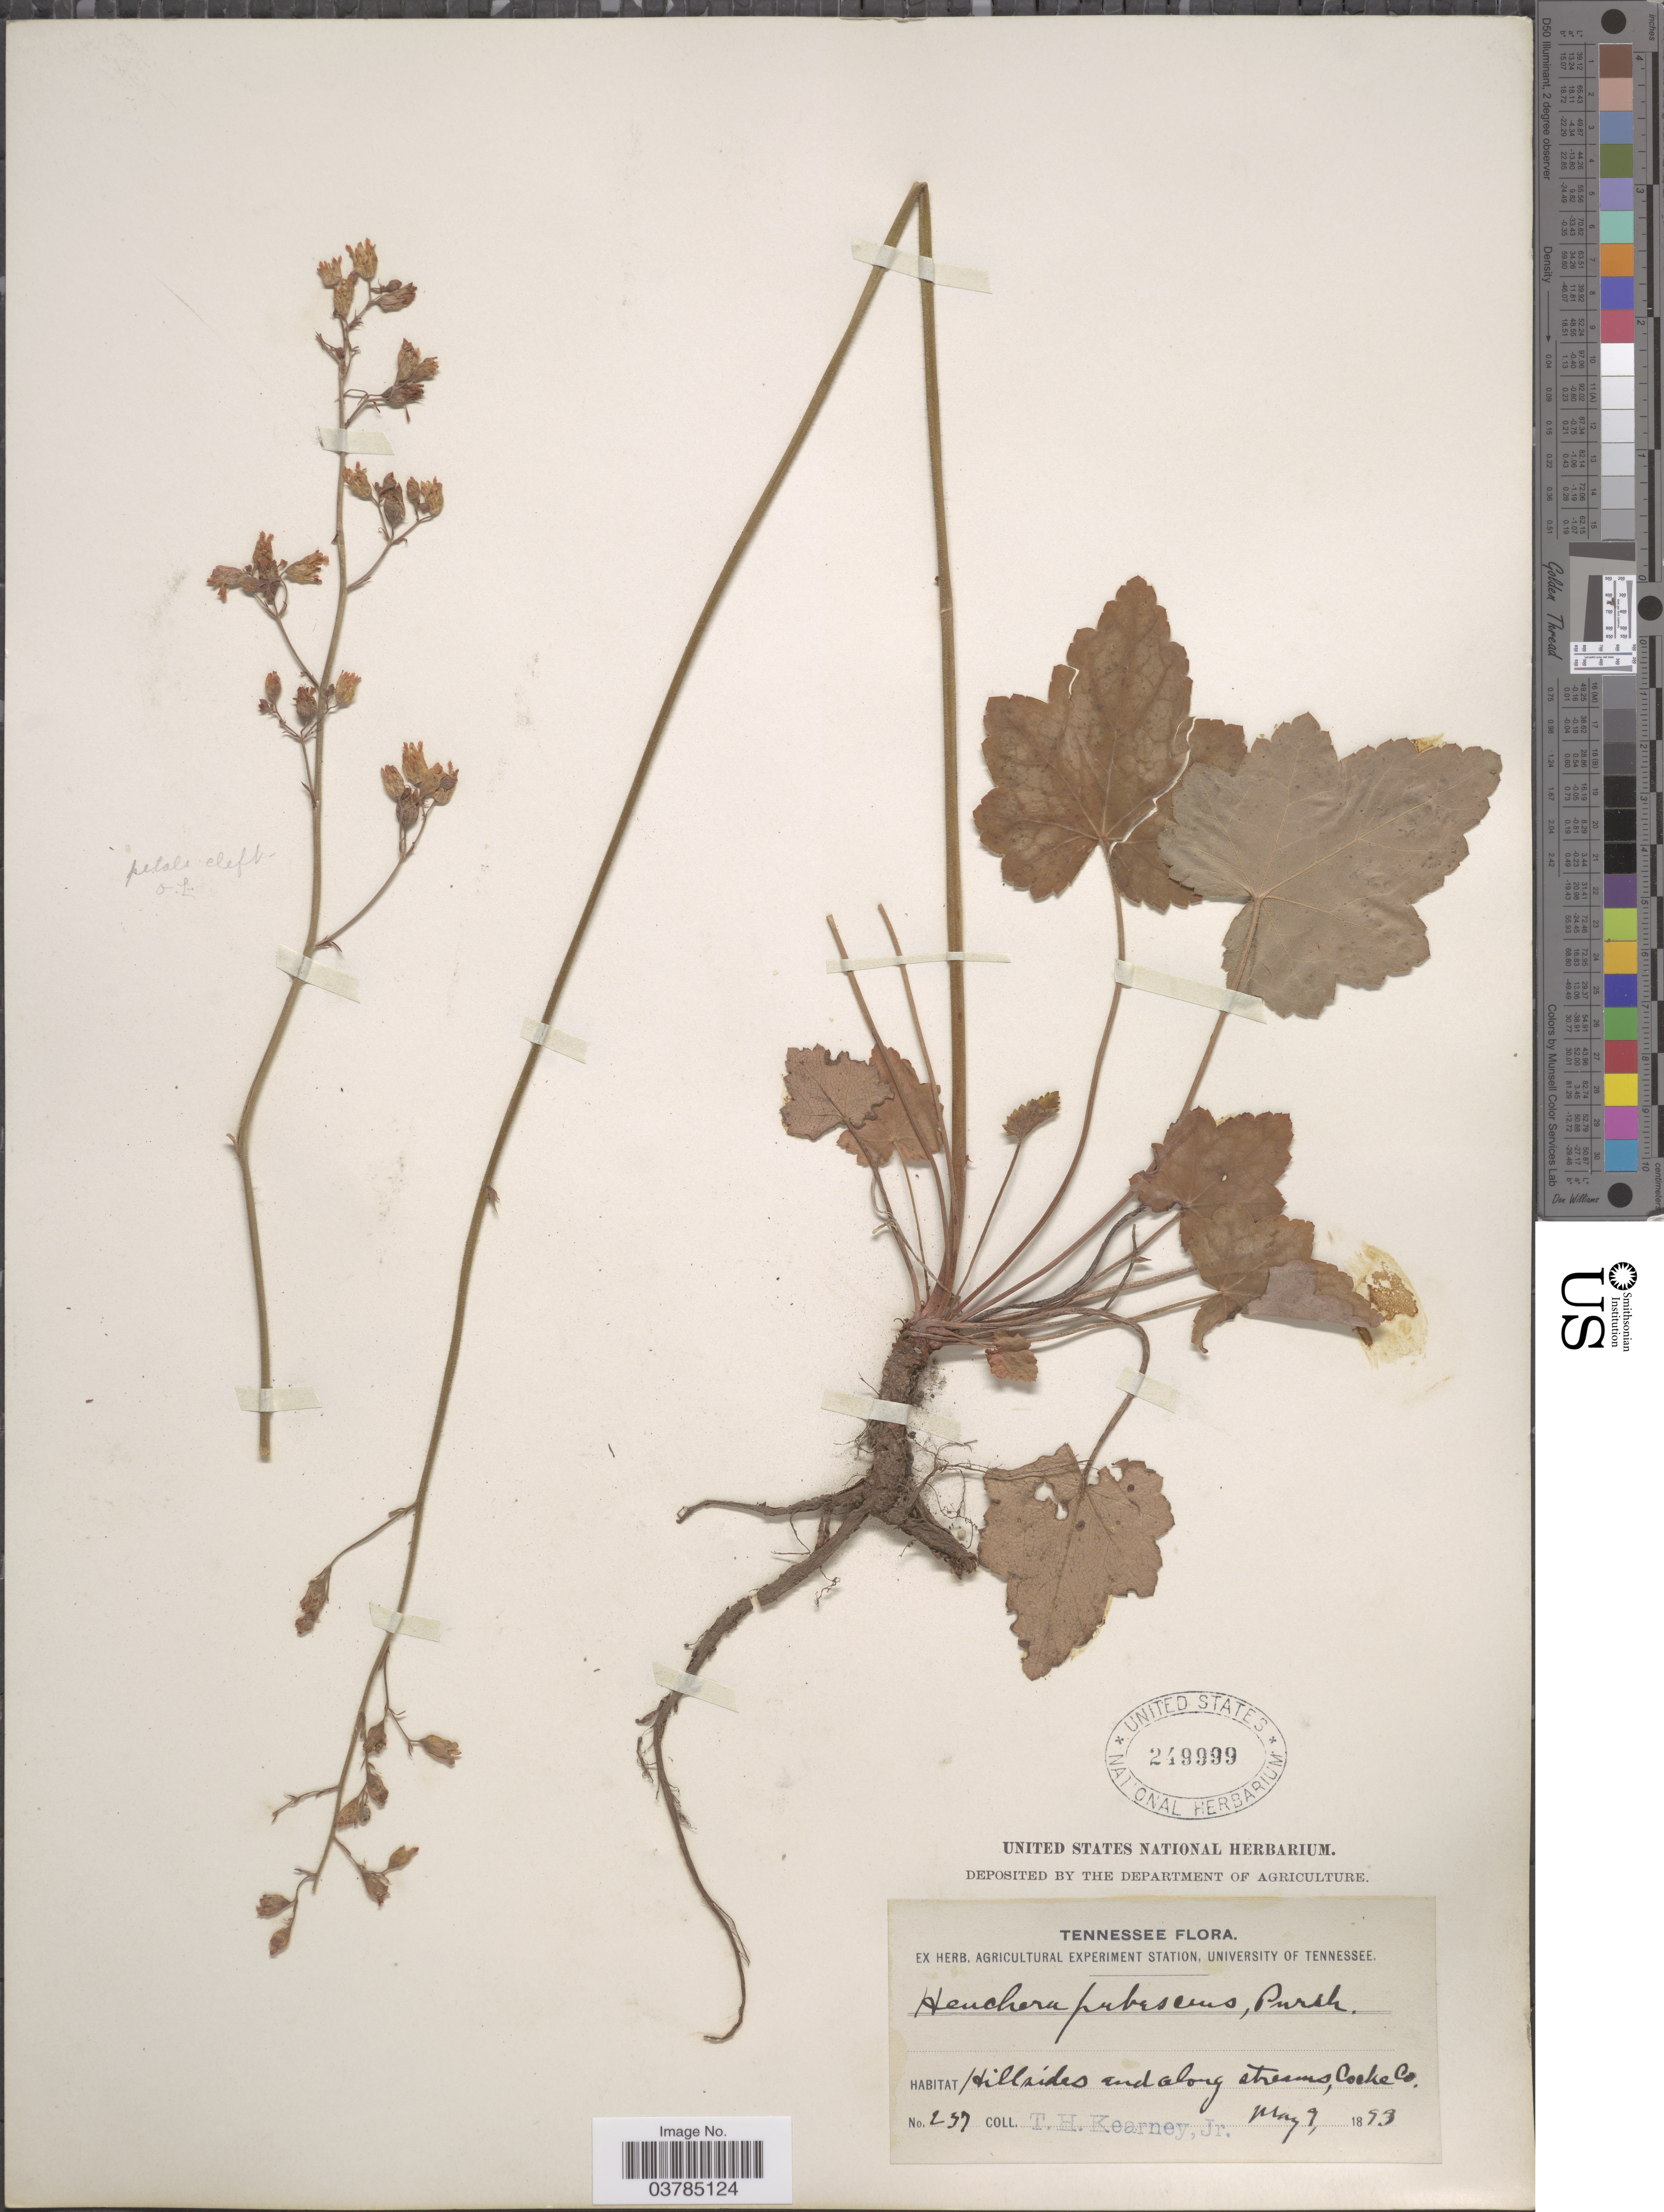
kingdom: Plantae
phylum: Tracheophyta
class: Magnoliopsida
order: Saxifragales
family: Saxifragaceae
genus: Heuchera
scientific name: Heuchera pubescens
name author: Pursh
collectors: T. H. Kearney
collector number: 237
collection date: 1893-05-09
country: United States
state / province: Tennessee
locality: Agricultural Station. Hillsides and along streams, Cocke Co.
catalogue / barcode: US 249999